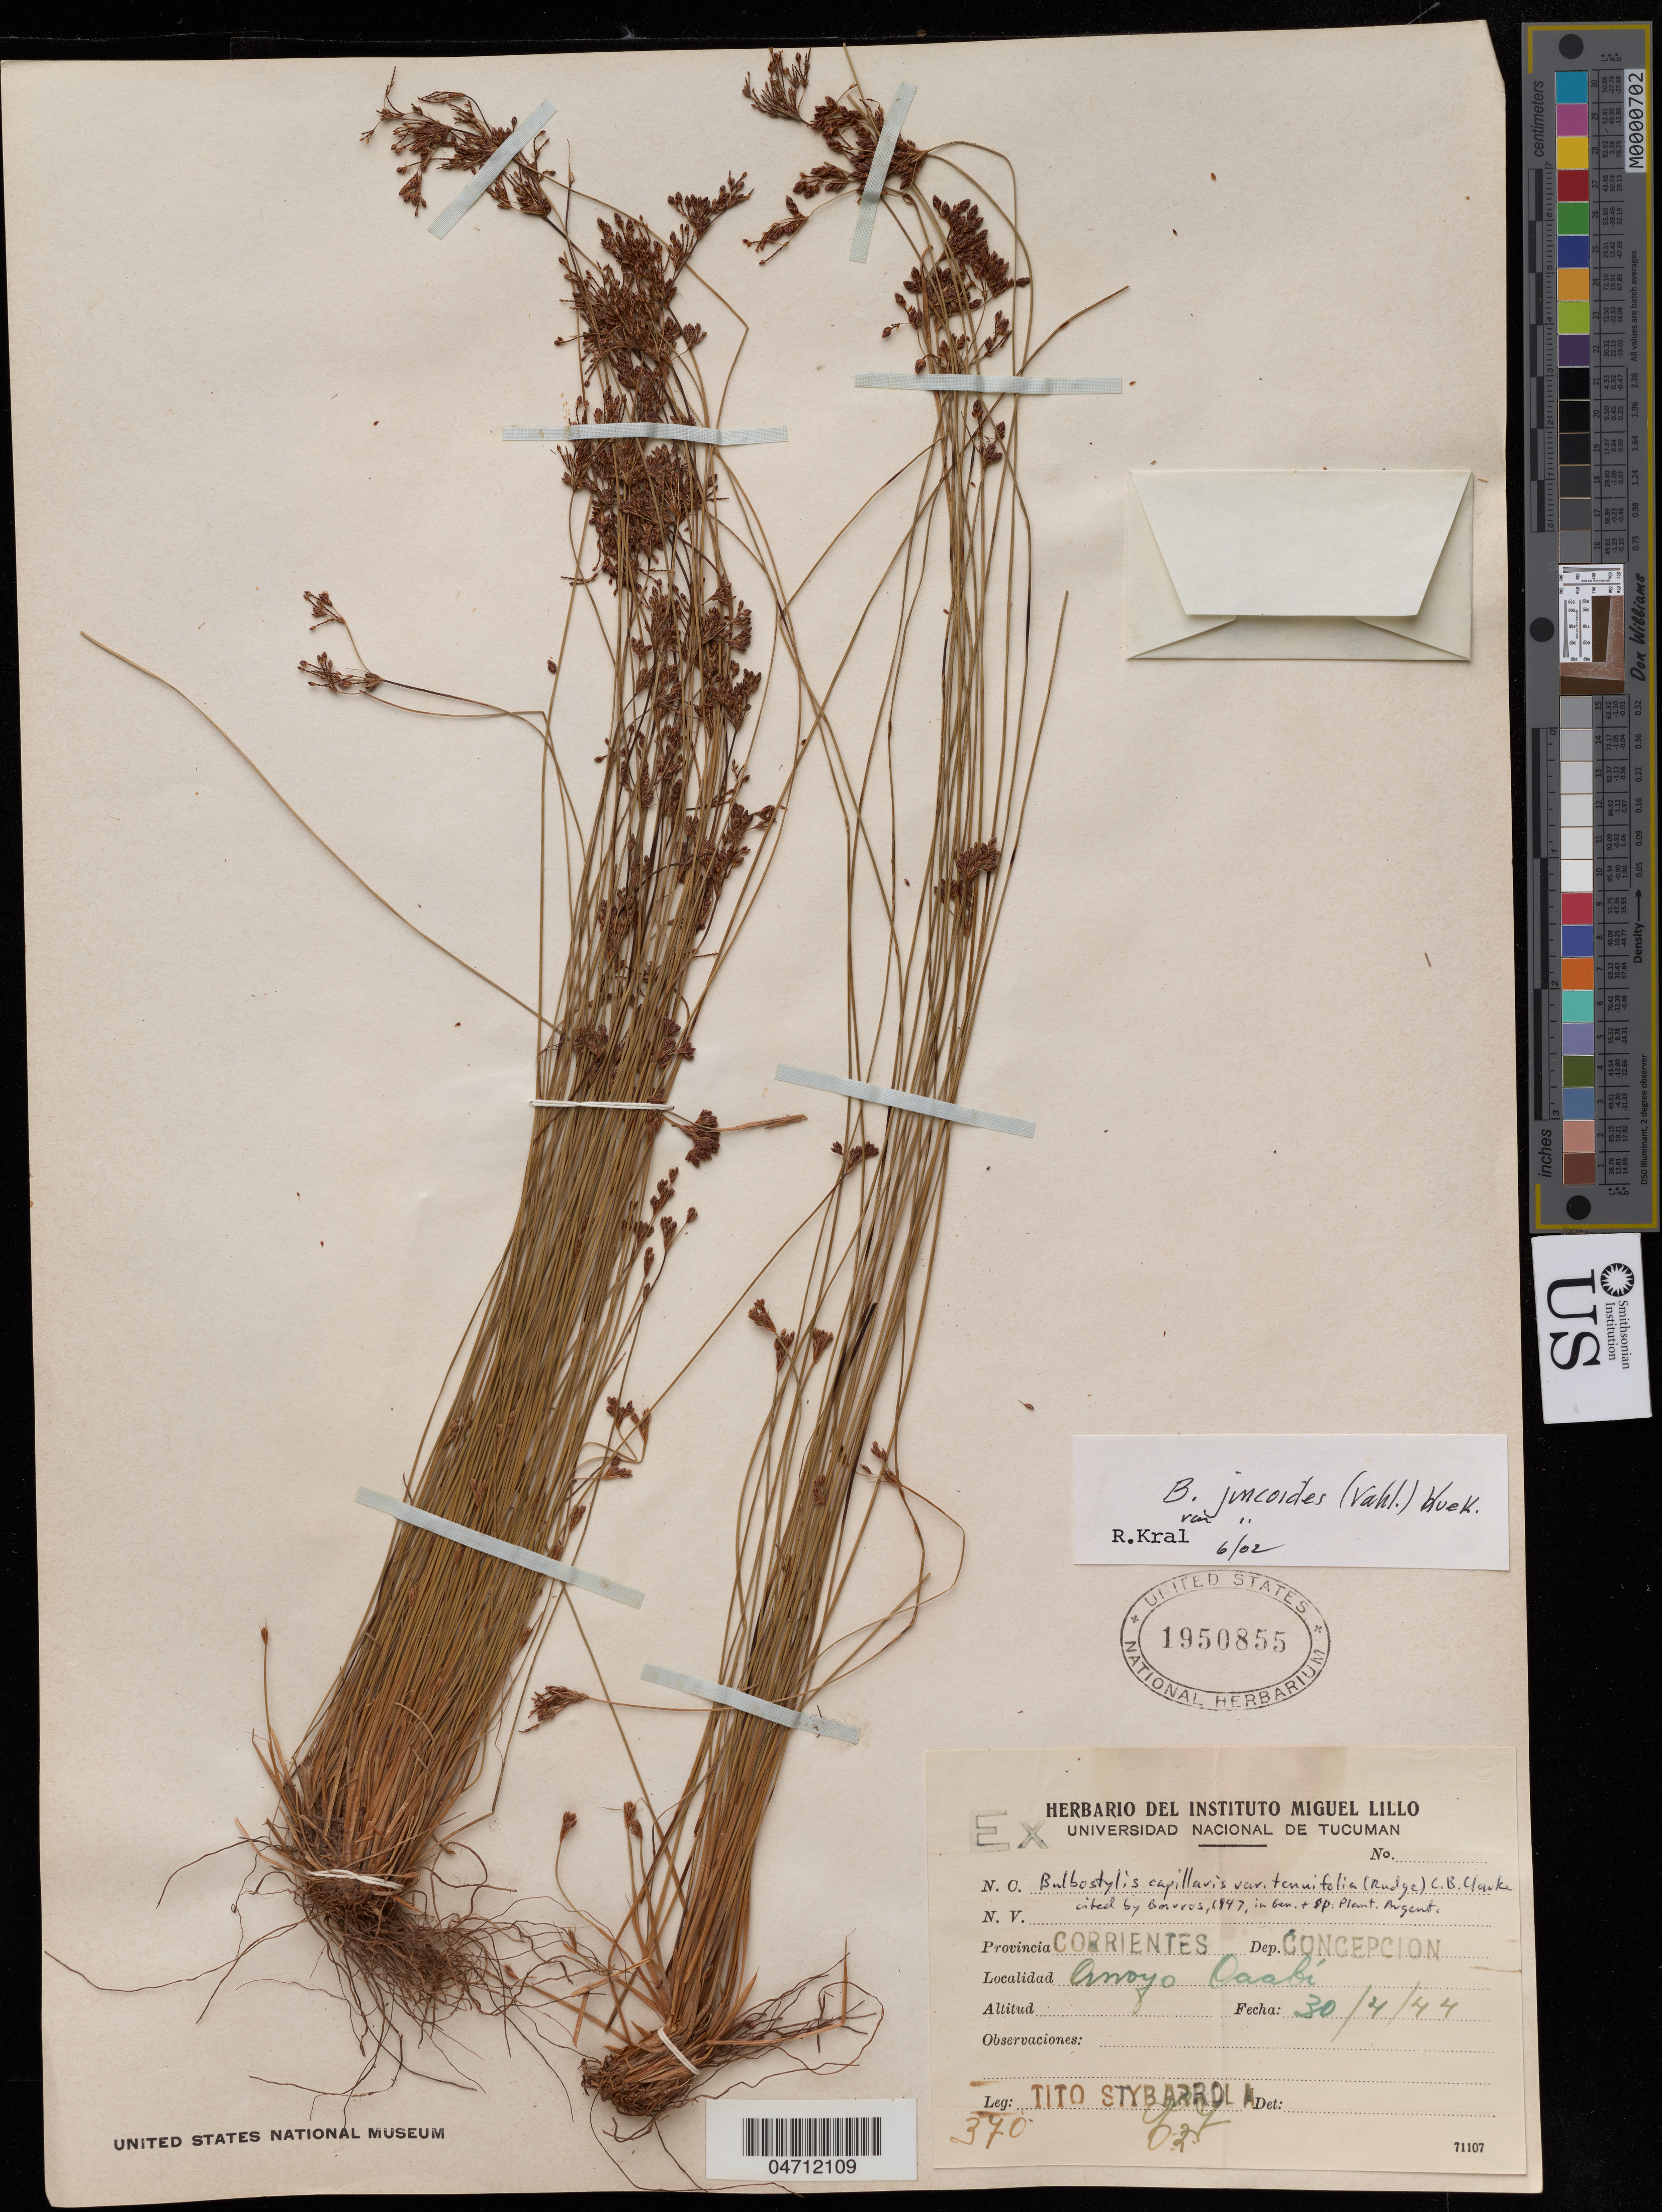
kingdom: Plantae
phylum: Tracheophyta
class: Liliopsida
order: Poales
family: Cyperaceae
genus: Bulbostylis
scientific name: Bulbostylis juncoides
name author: (Vahl) Kük. ex Herter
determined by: Kral, R.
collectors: T. Stybarrola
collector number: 370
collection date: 1944-04-30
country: Argentina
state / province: Corrientes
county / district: Concepción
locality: Arroyo Caabi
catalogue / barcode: US 1950855